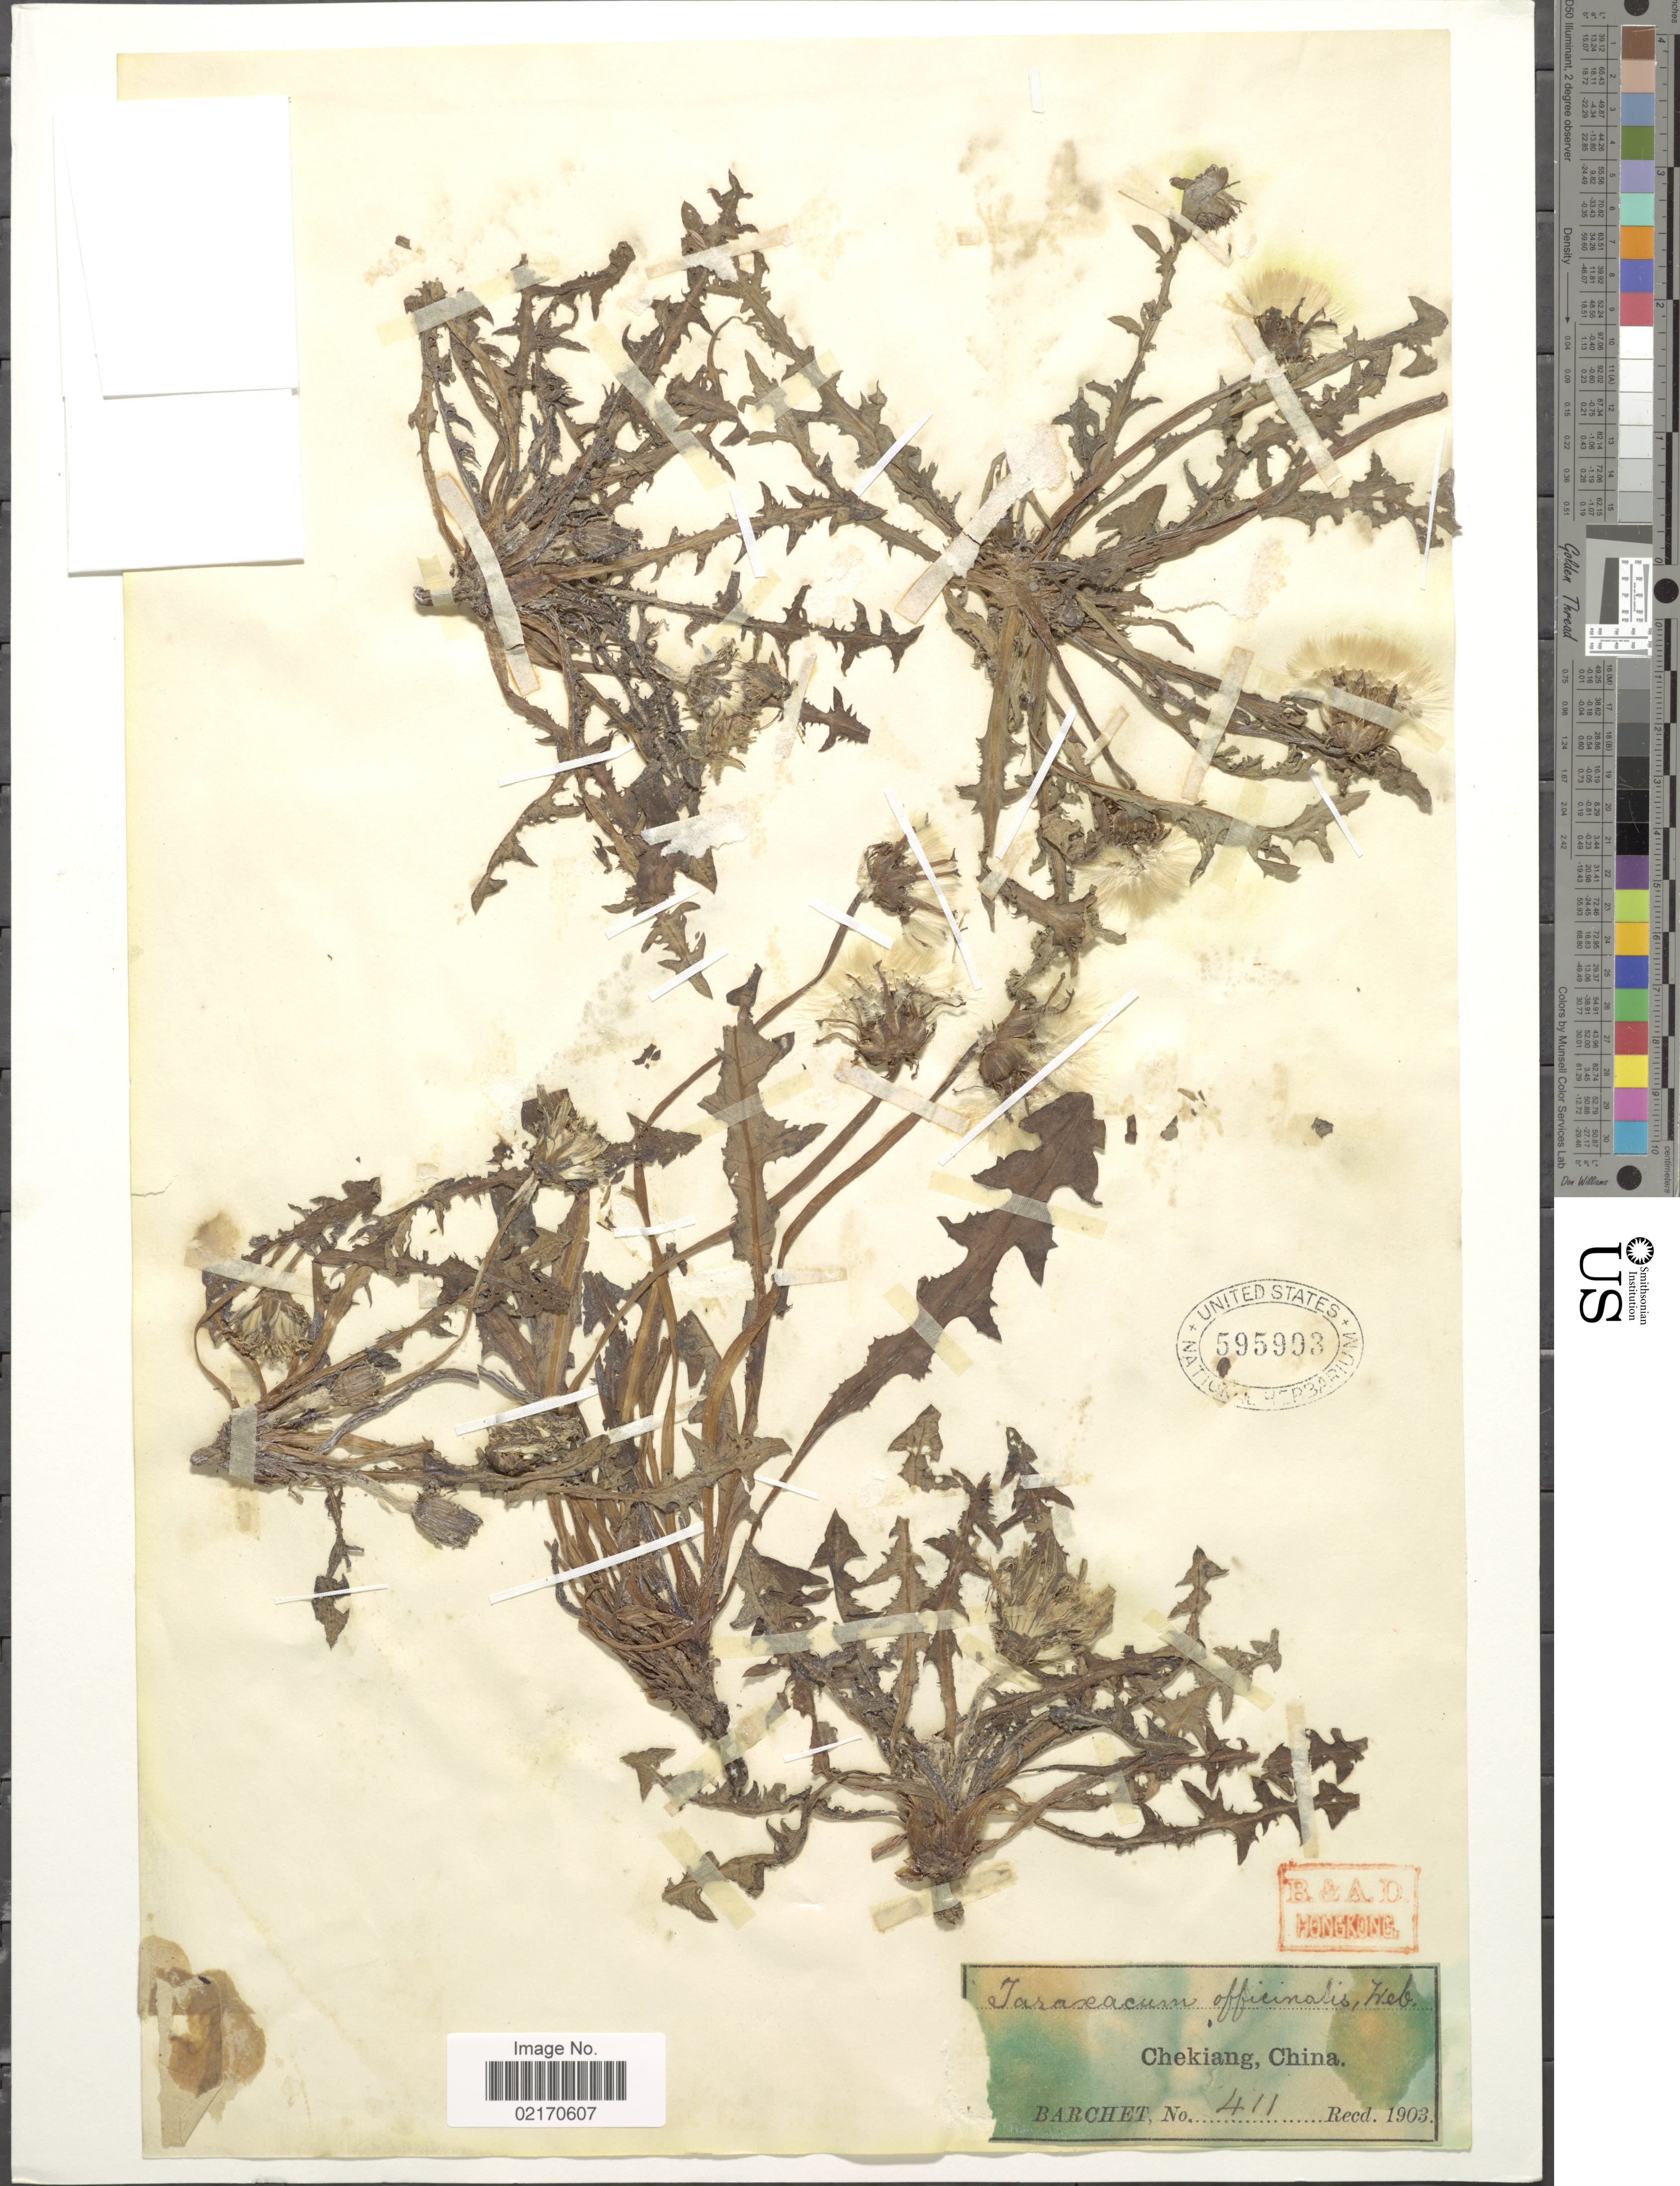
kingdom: Plantae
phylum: Tracheophyta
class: Magnoliopsida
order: Asterales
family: Asteraceae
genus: Taraxacum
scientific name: Taraxacum officinale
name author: G.H. Weber ex F.H. Wigg.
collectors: Barchet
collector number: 411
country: China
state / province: Zhejiang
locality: Chekiang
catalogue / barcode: US 595993